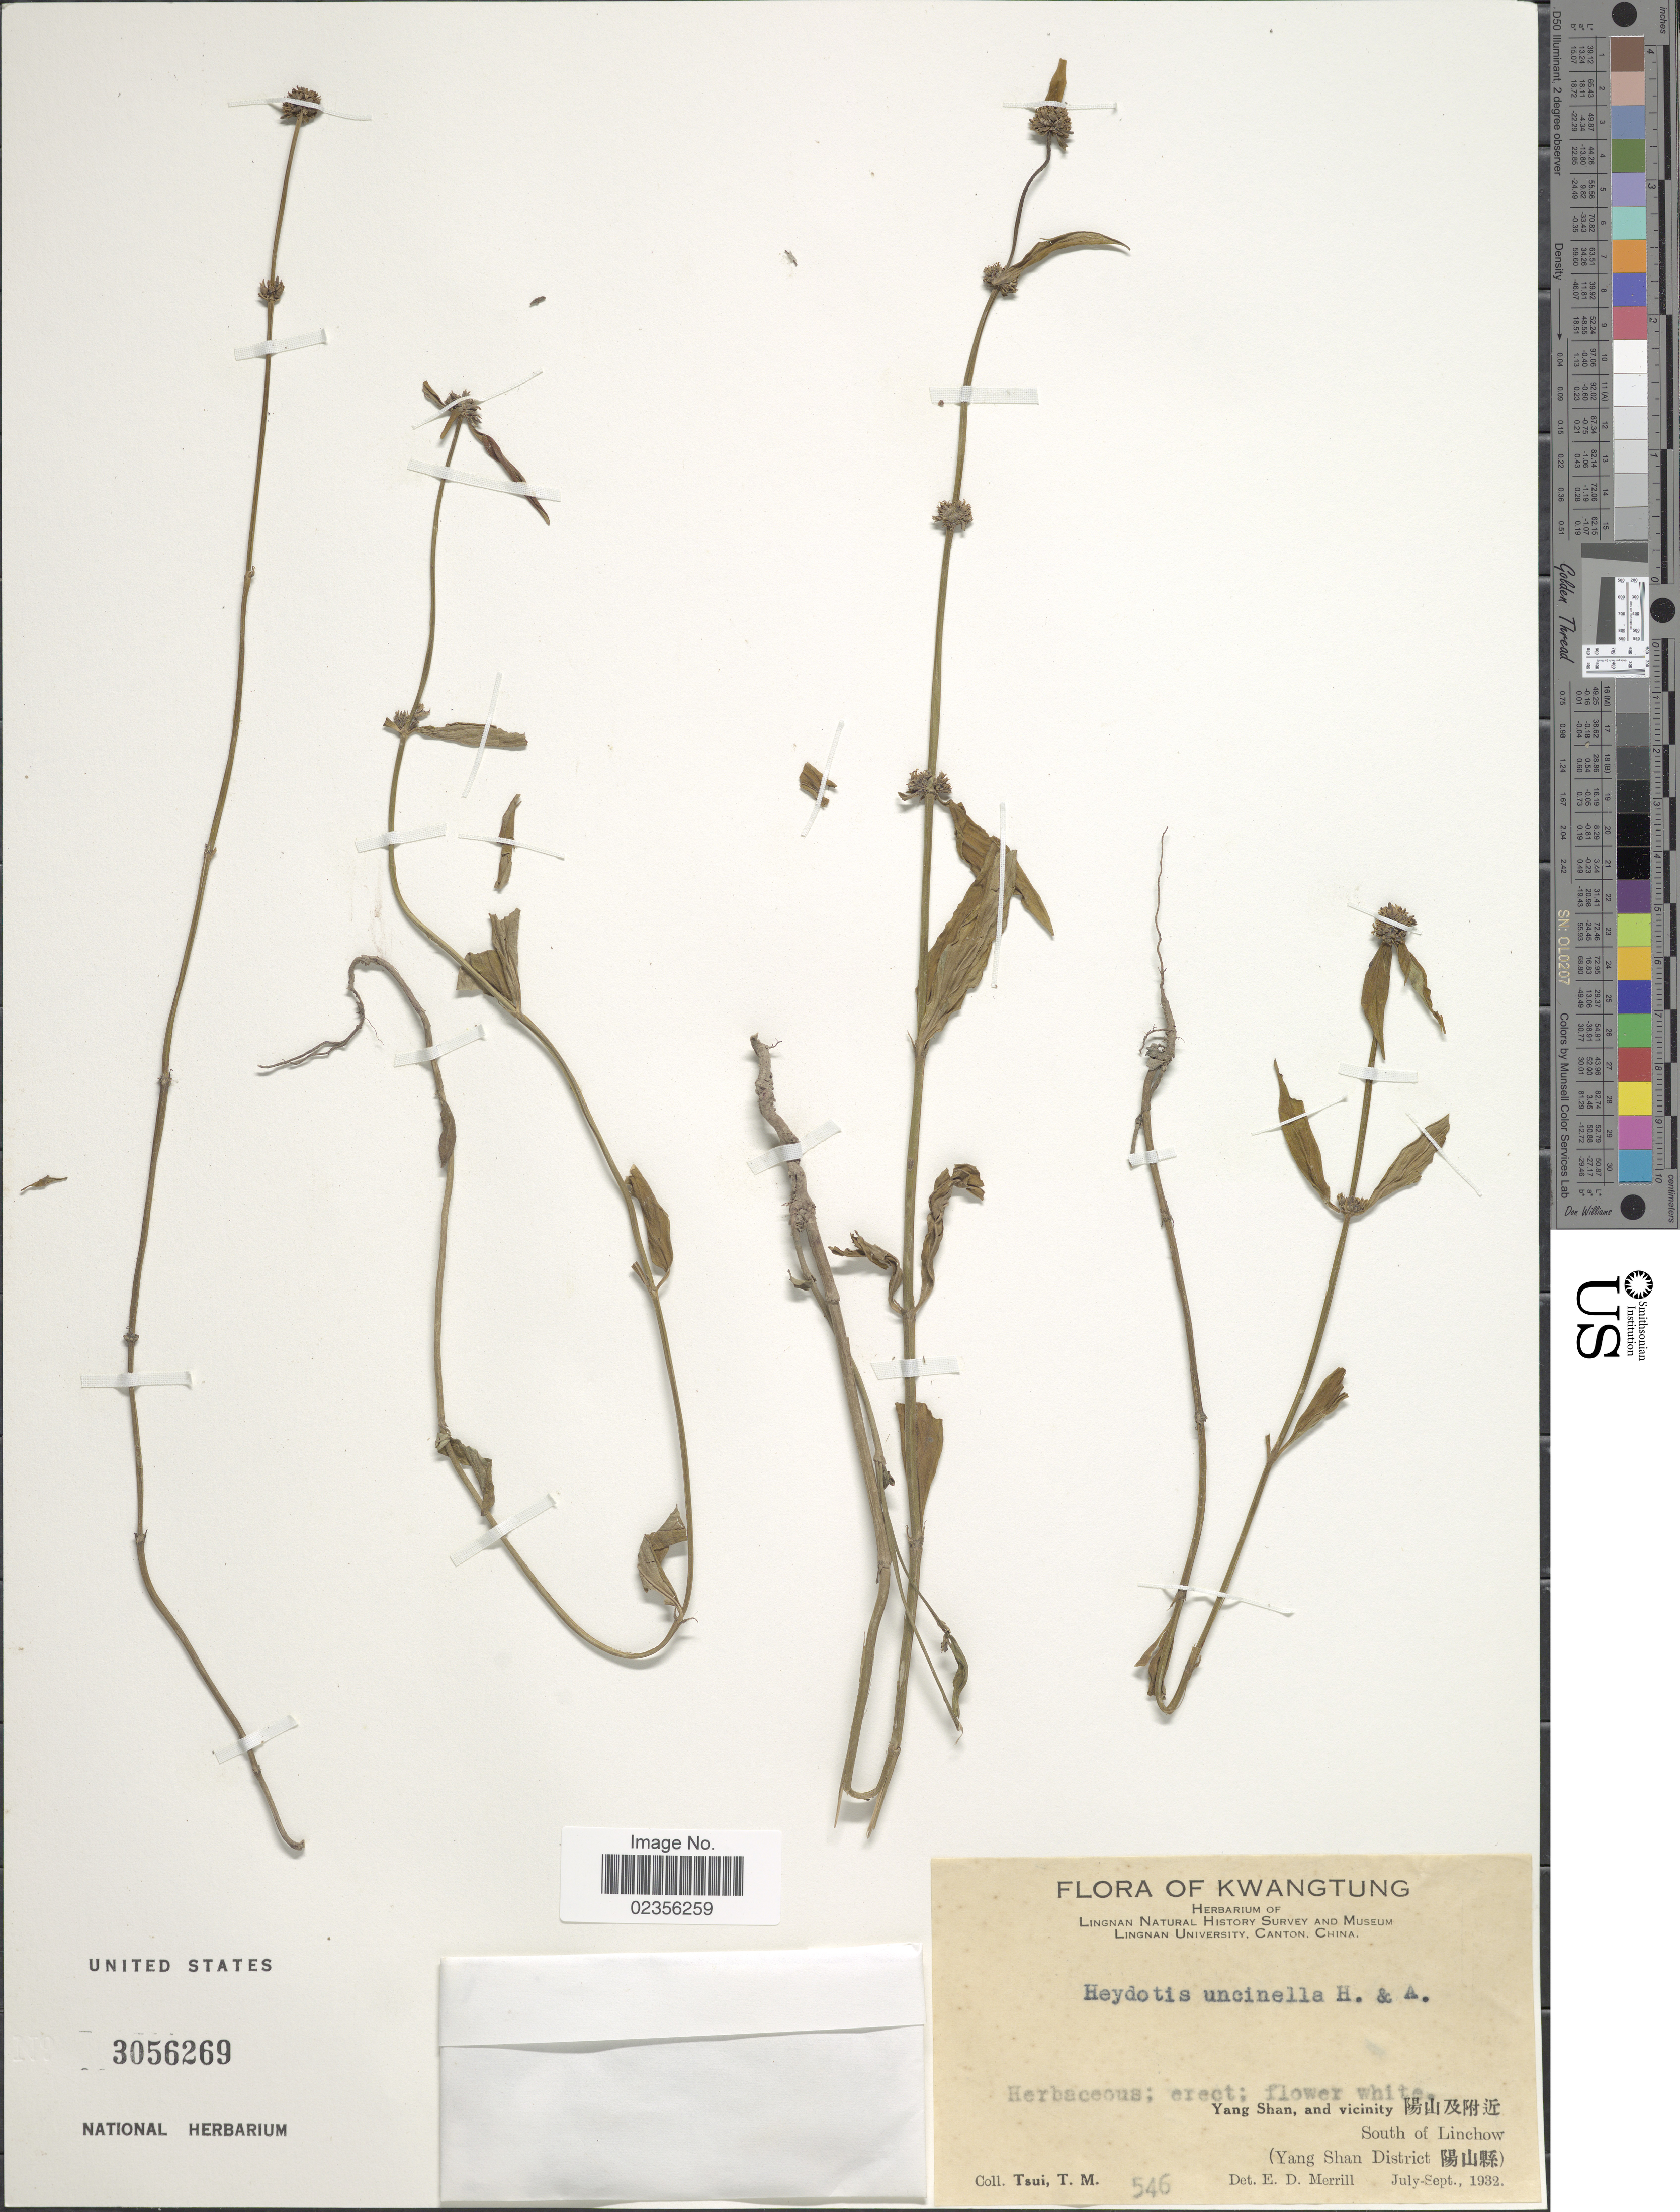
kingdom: Plantae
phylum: Tracheophyta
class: Magnoliopsida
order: Gentianales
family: Rubiaceae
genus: Hedyotis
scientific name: Hedyotis uncinella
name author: Hook. & Arn.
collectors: T. Tsui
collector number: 546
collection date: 1932-07/1932-09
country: China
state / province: Guangdong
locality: Kwangtung, Yang Shan, and vicinity, South of Linchow (Yang Shan District)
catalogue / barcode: US 3056269